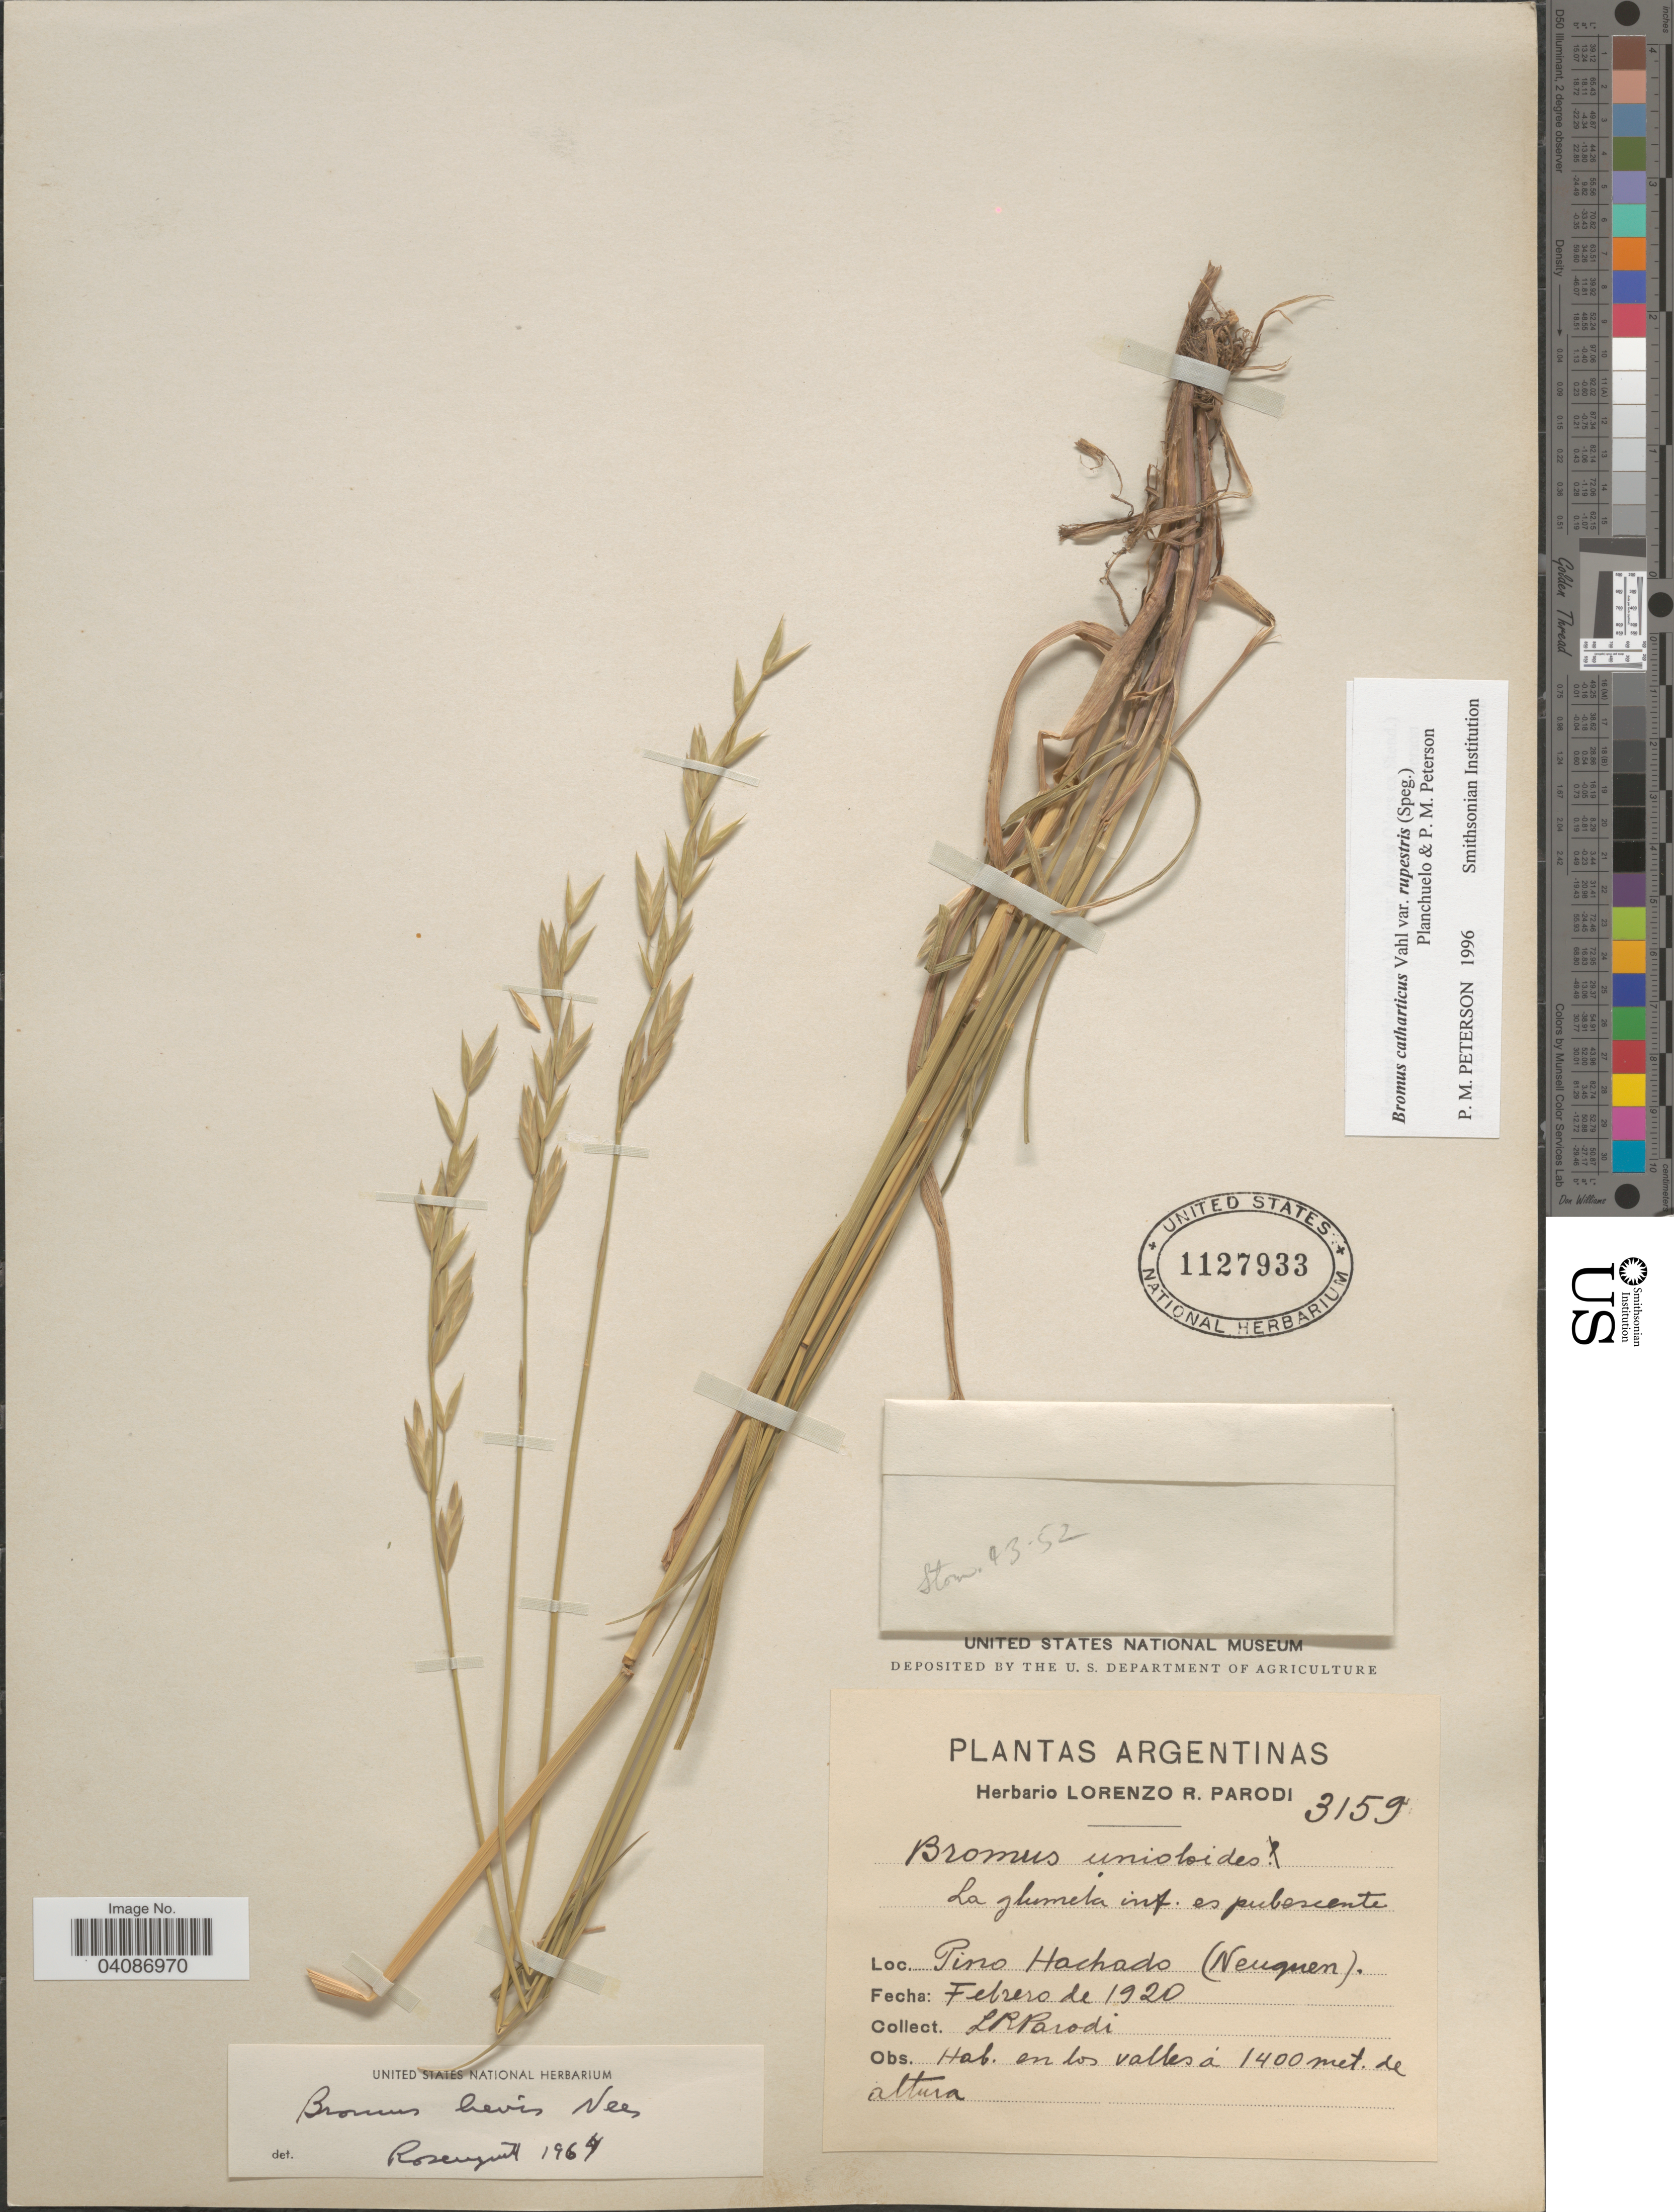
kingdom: Plantae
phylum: Tracheophyta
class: Liliopsida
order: Poales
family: Poaceae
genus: Bromus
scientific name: Bromus catharticus var. rupestris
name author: Planchuelo & P.M. Peterson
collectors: L. R. Parodi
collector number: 3159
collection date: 1920-02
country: Argentina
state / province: Neuquen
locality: Pino Hachado.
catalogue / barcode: US 1127933